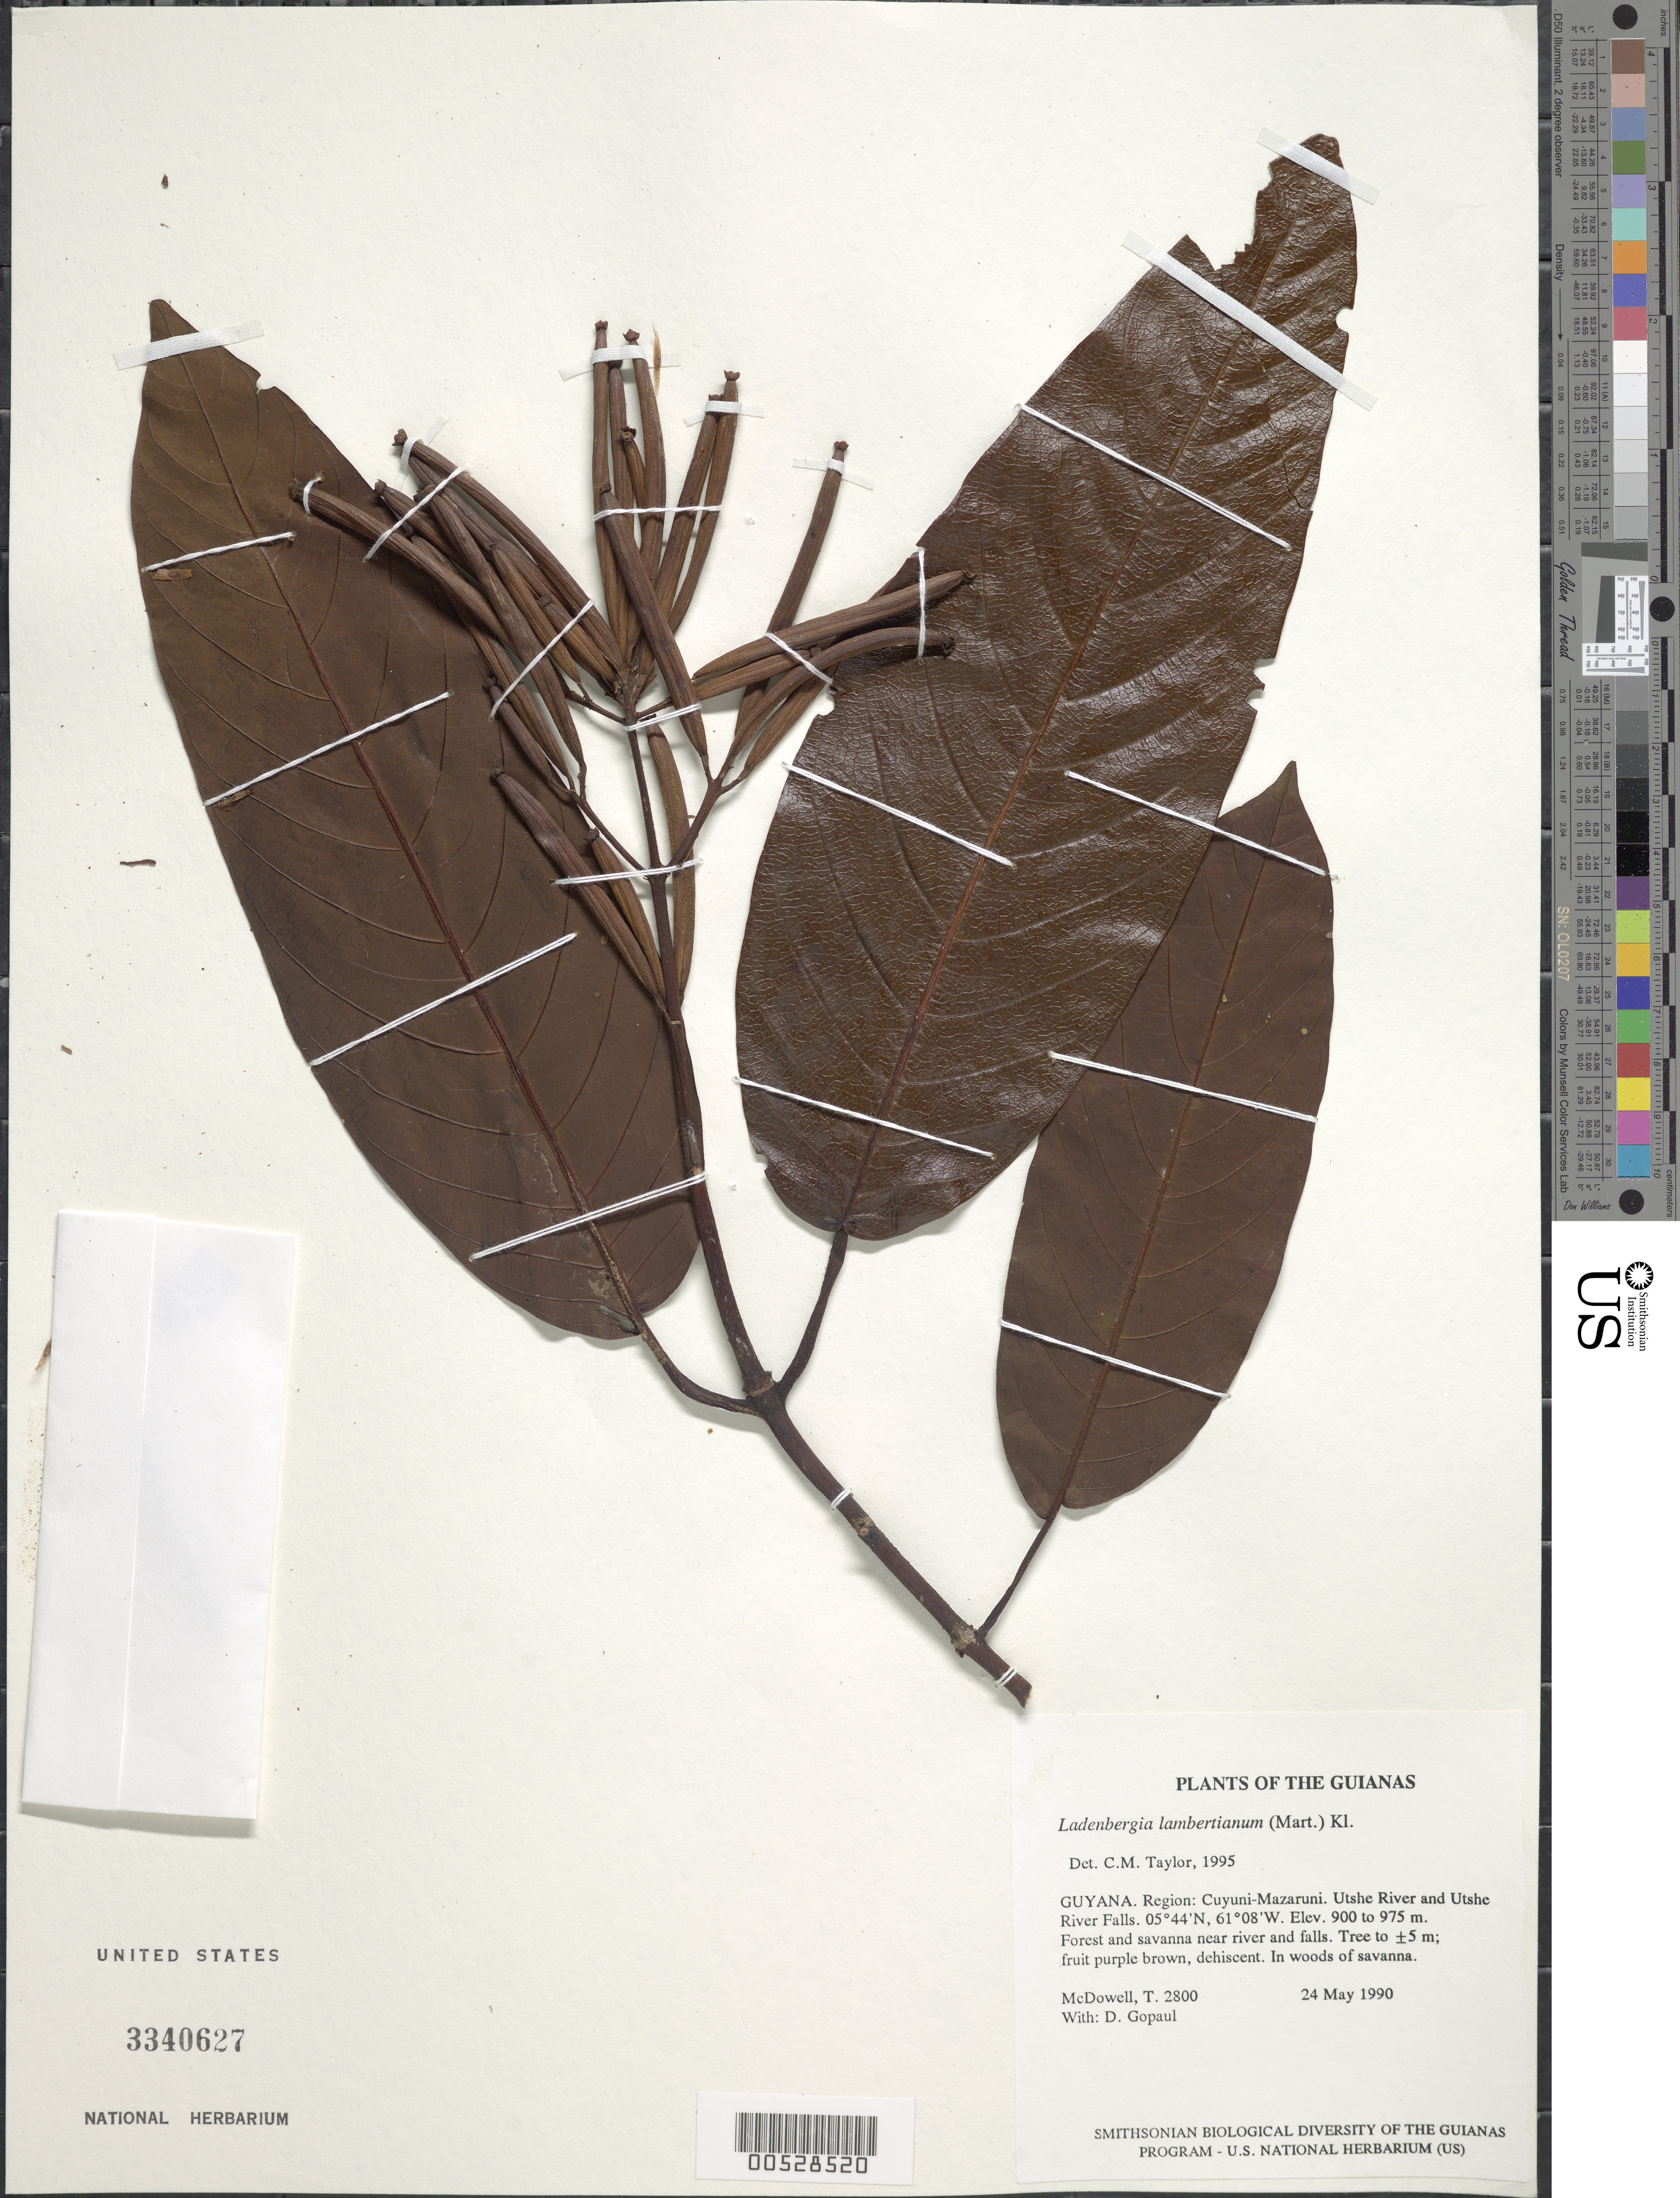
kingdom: Plantae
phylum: Tracheophyta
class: Magnoliopsida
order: Gentianales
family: Rubiaceae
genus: Ladenbergia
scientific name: Ladenbergia lambertiana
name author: (A. Braun ex Mart.) Klotzsch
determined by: Taylor, Charlotte M.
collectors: T. McDowell & D. Gopaul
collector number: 2800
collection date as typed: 24 May 1990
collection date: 1990-05-24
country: Guyana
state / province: Cuyuni-Mazaruni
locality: Utshi Camp to Utshi River Falls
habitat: Forest and savanna near river and falls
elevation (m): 900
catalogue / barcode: US 3340627